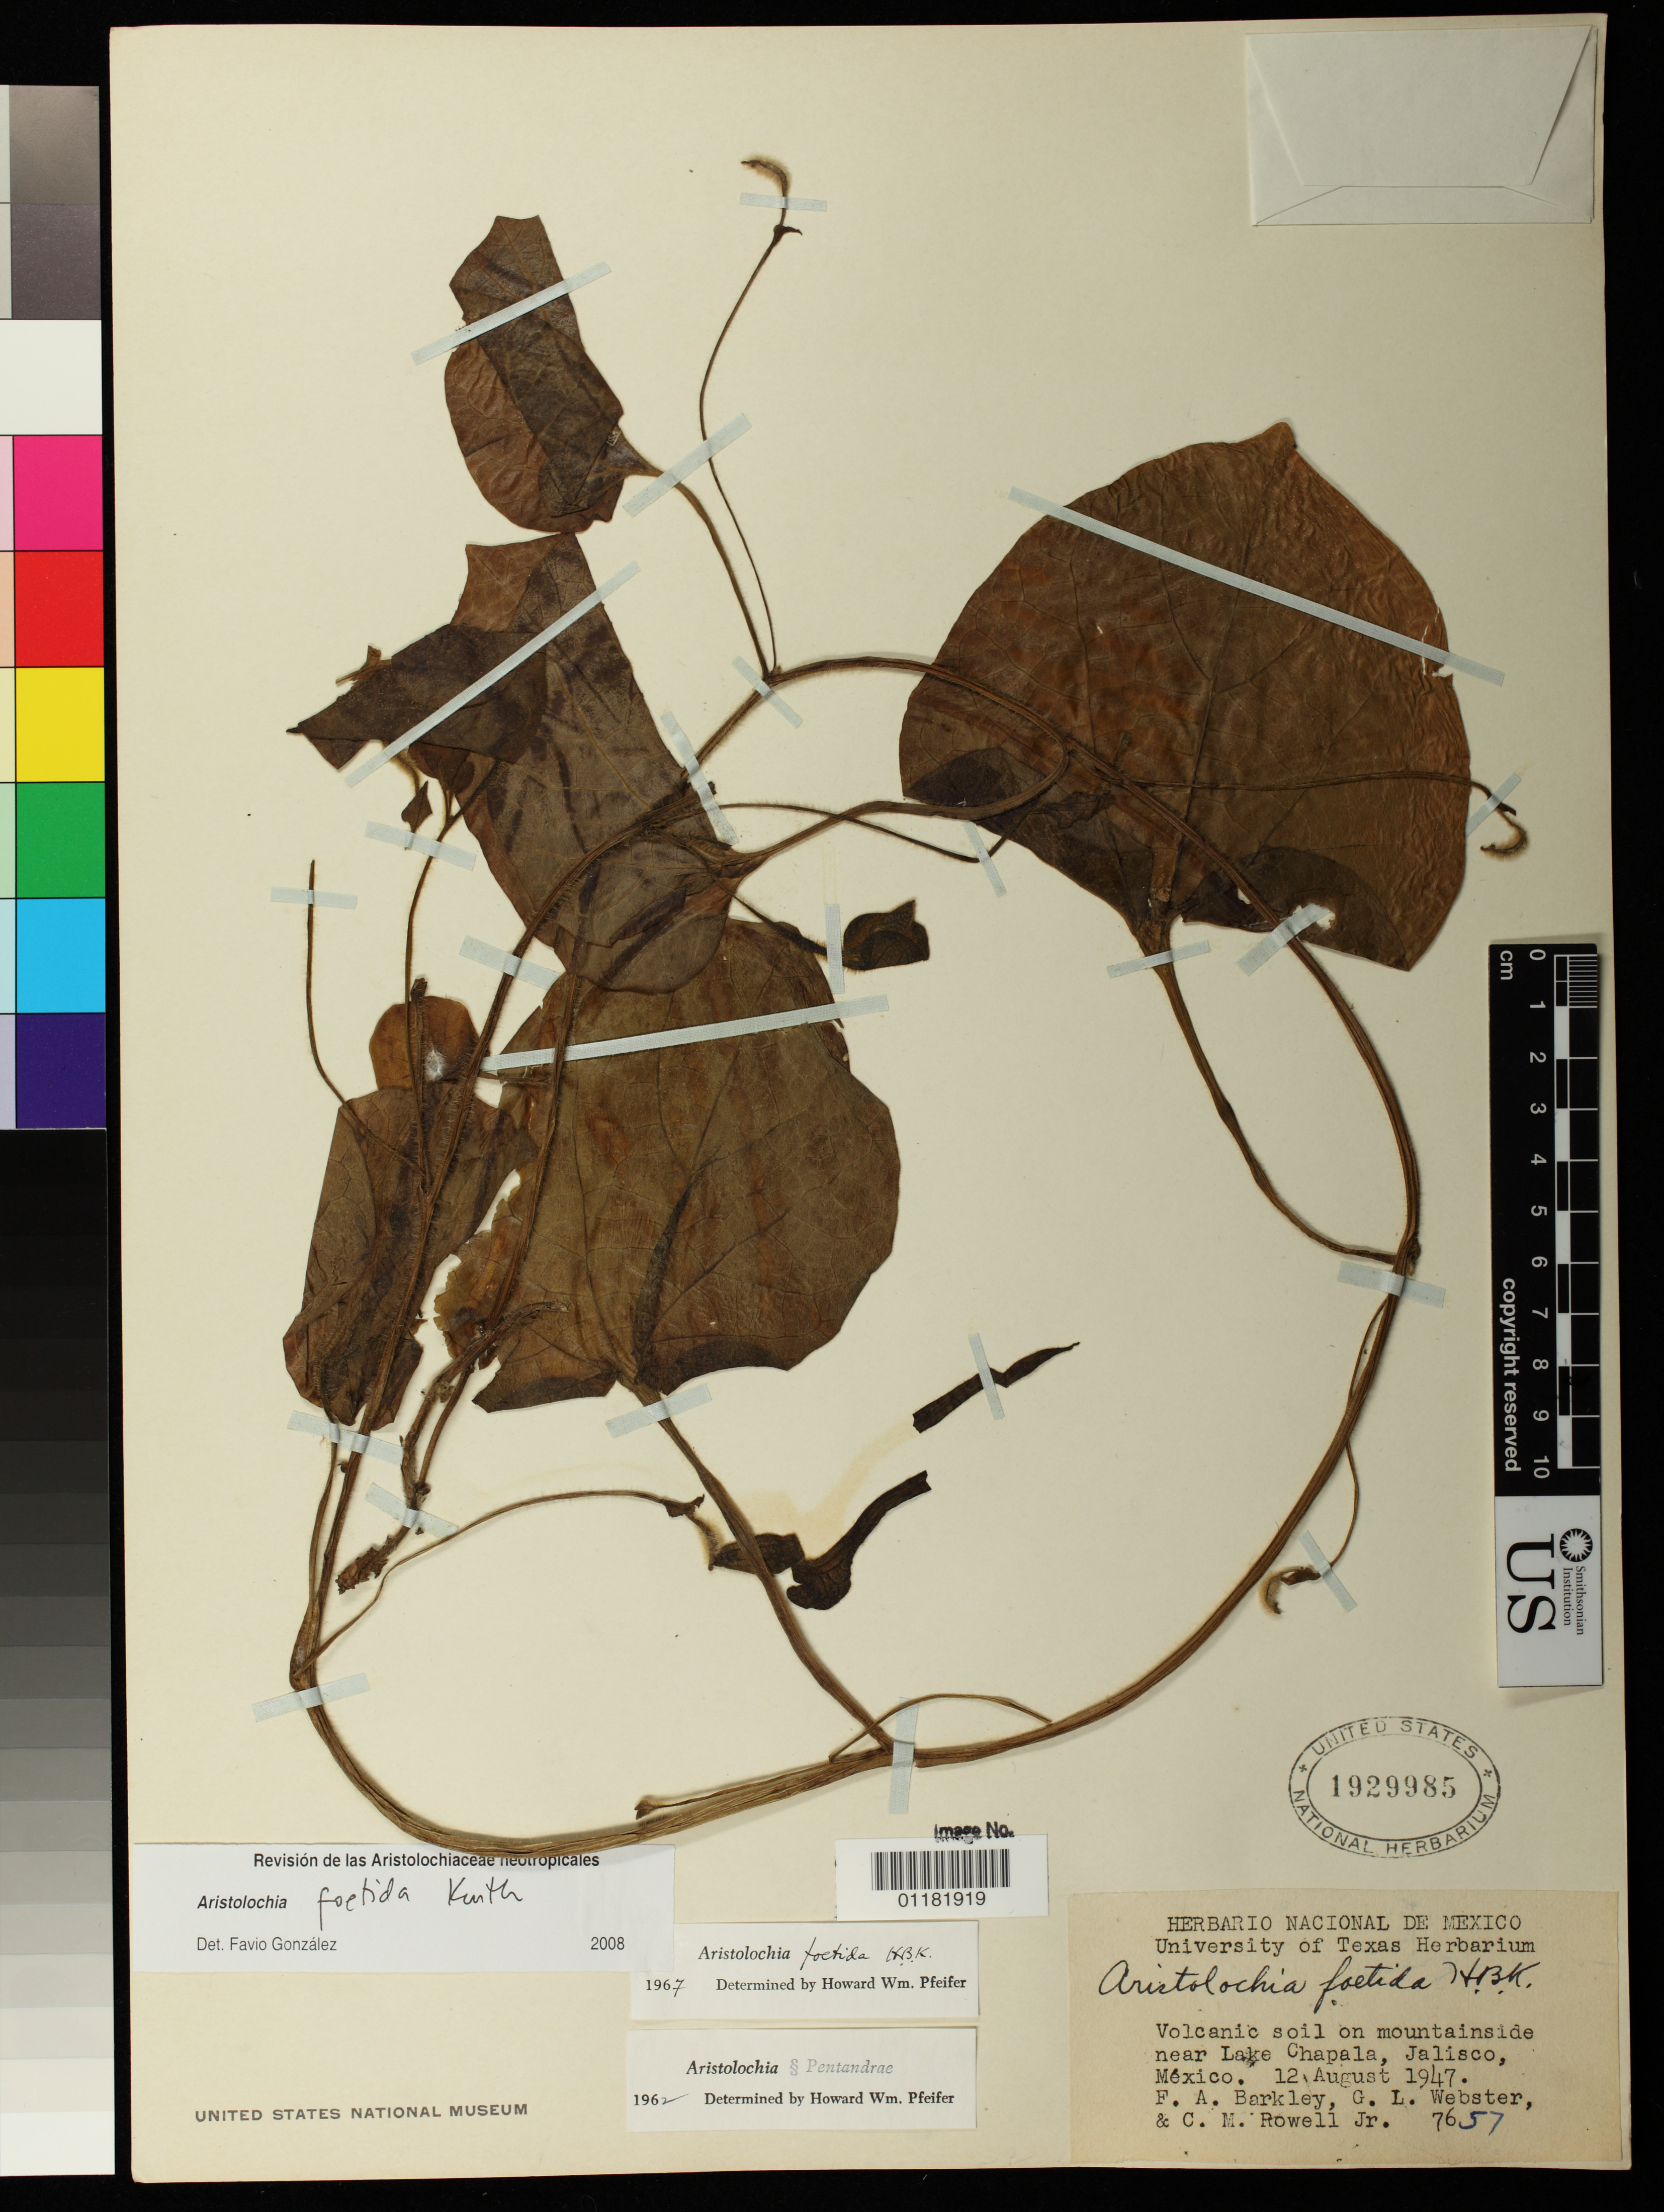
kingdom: Plantae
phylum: Tracheophyta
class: Magnoliopsida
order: Piperales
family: Aristolochiaceae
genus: Aristolochia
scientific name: Aristolochia foetida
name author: Kunth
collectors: F. A. Barkley, G. L. Webster & N. M. Rowell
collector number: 7657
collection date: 1947-08-12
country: Mexico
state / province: Jalisco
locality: mountainside near Lake Chapala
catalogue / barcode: US 1929985